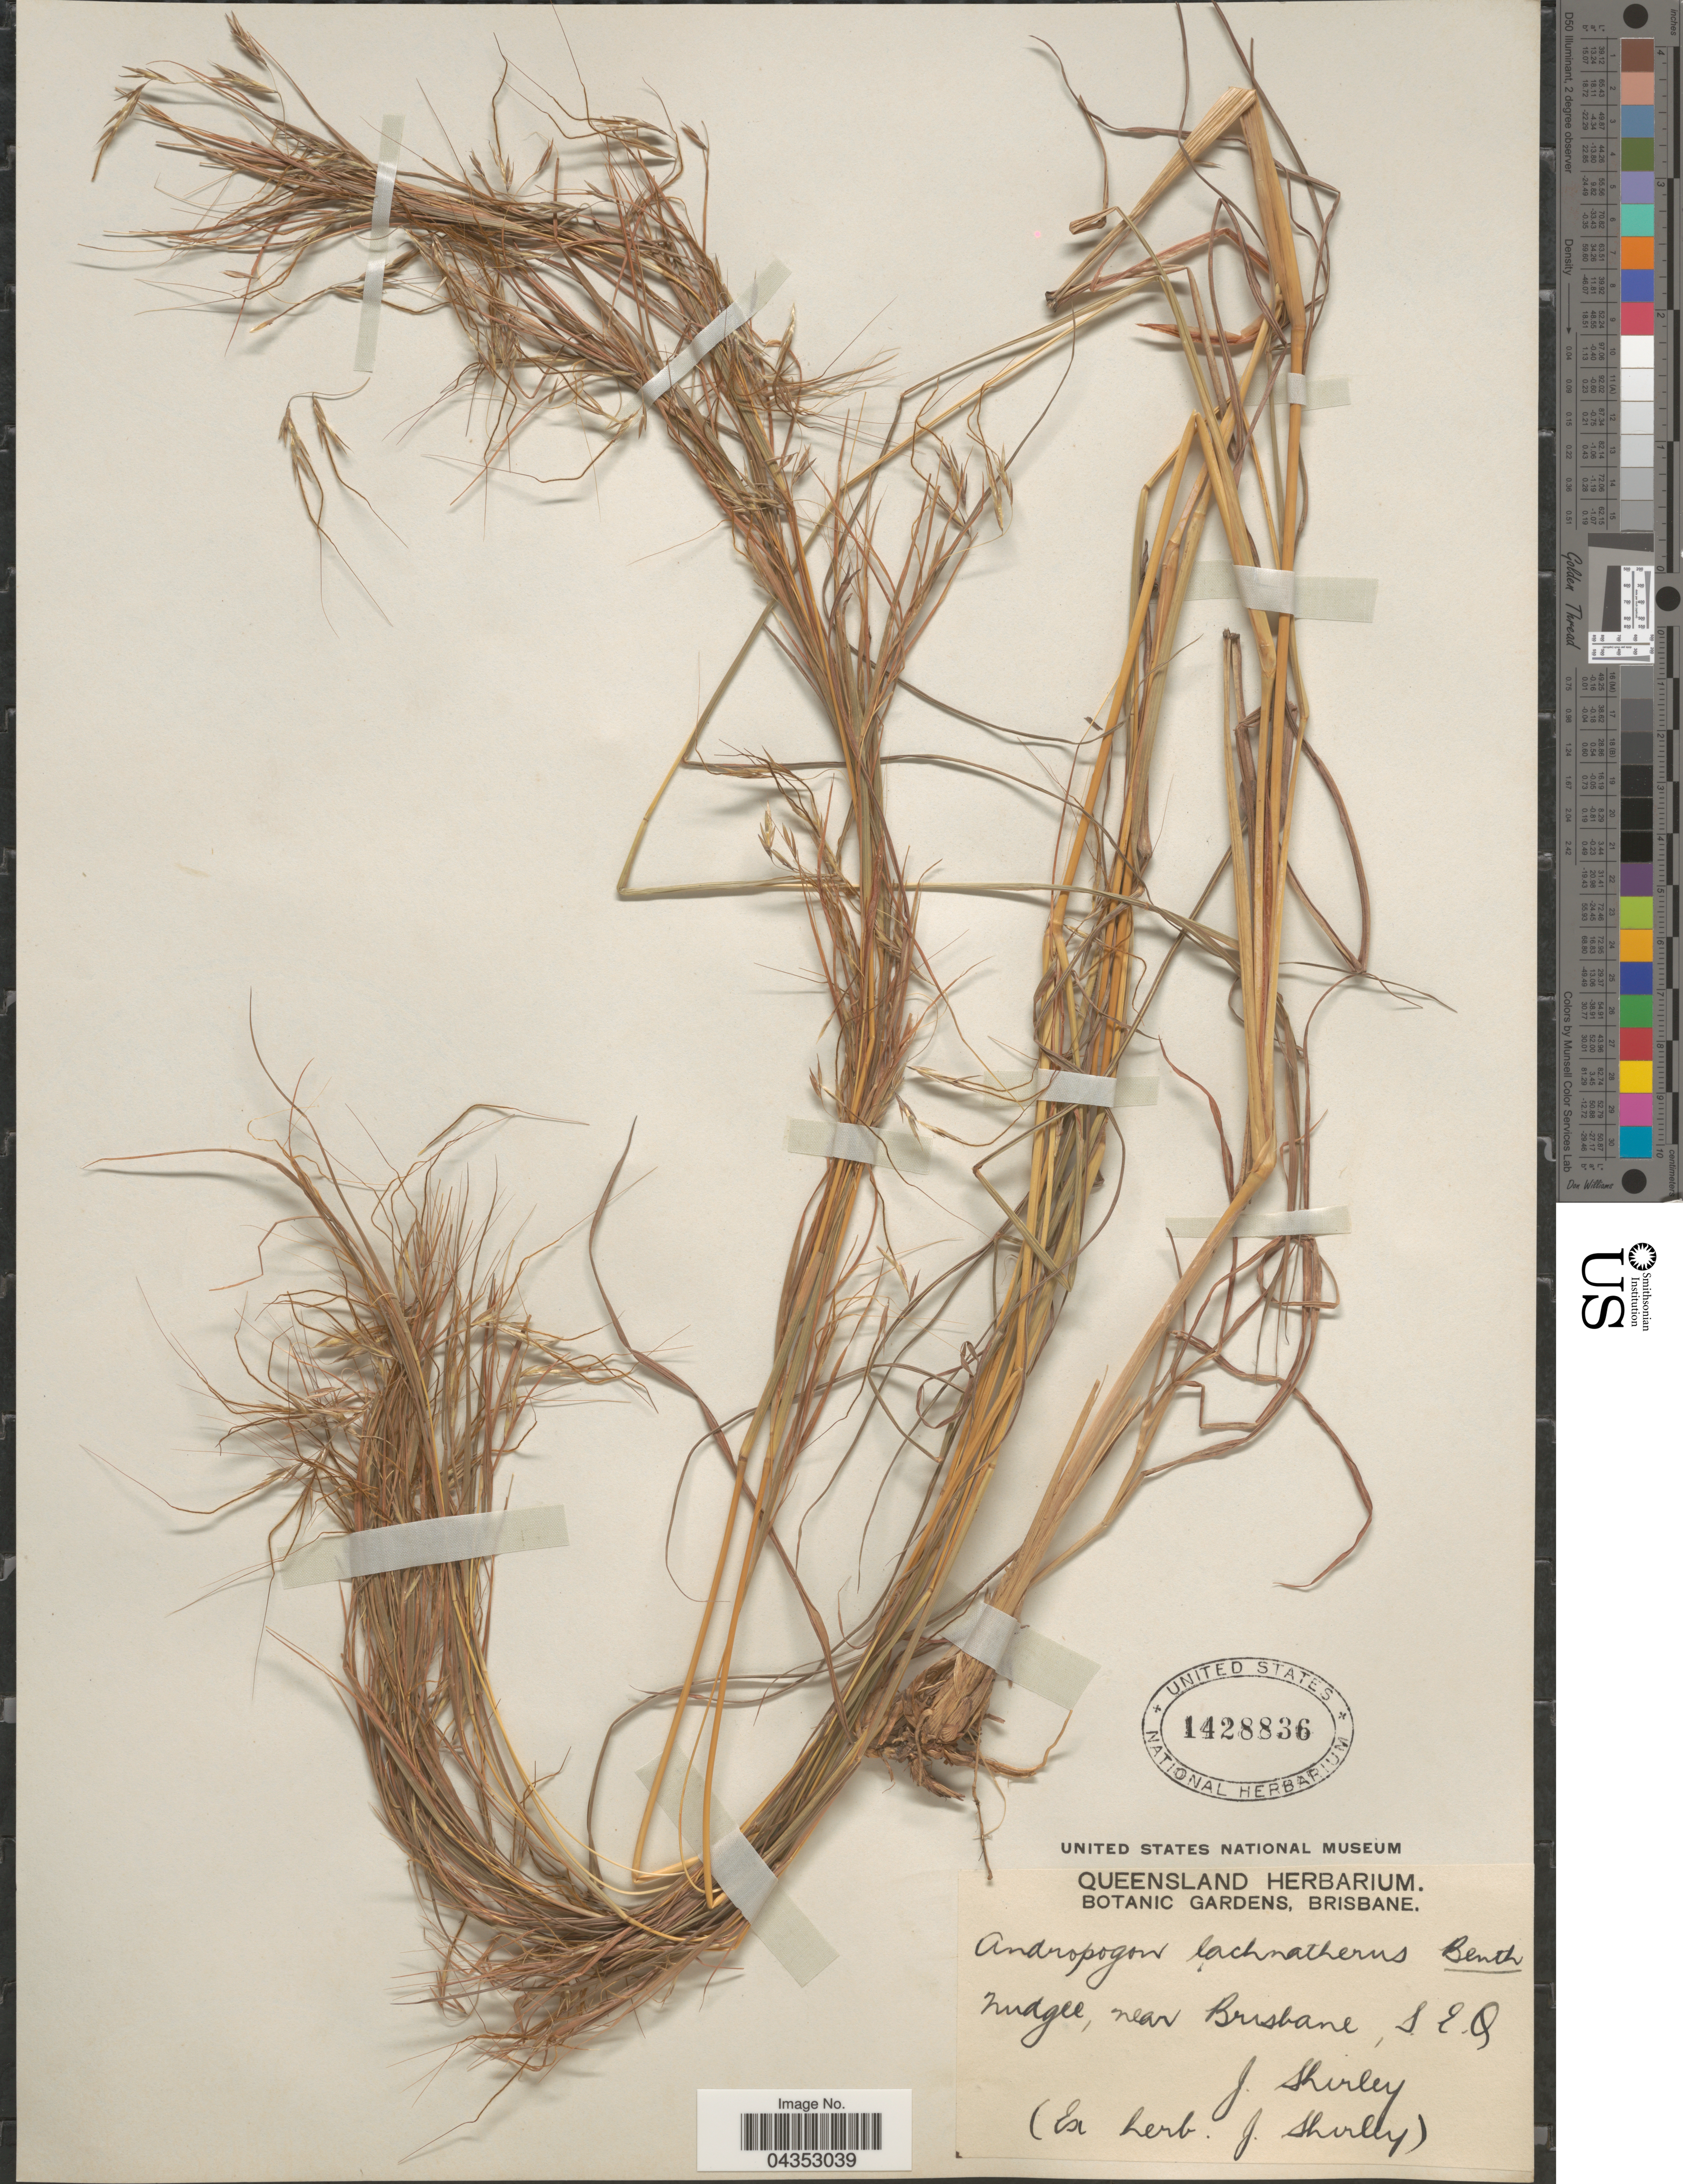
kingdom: Plantae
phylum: Tracheophyta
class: Liliopsida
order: Poales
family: Poaceae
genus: Hyparrhenia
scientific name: Hyparrhenia filipendula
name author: (Hochr.) Stapf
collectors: J. Shirley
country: Australia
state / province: Queensland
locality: Nudgee, near Brisbane, S. E. Q.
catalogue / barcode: US 1428836